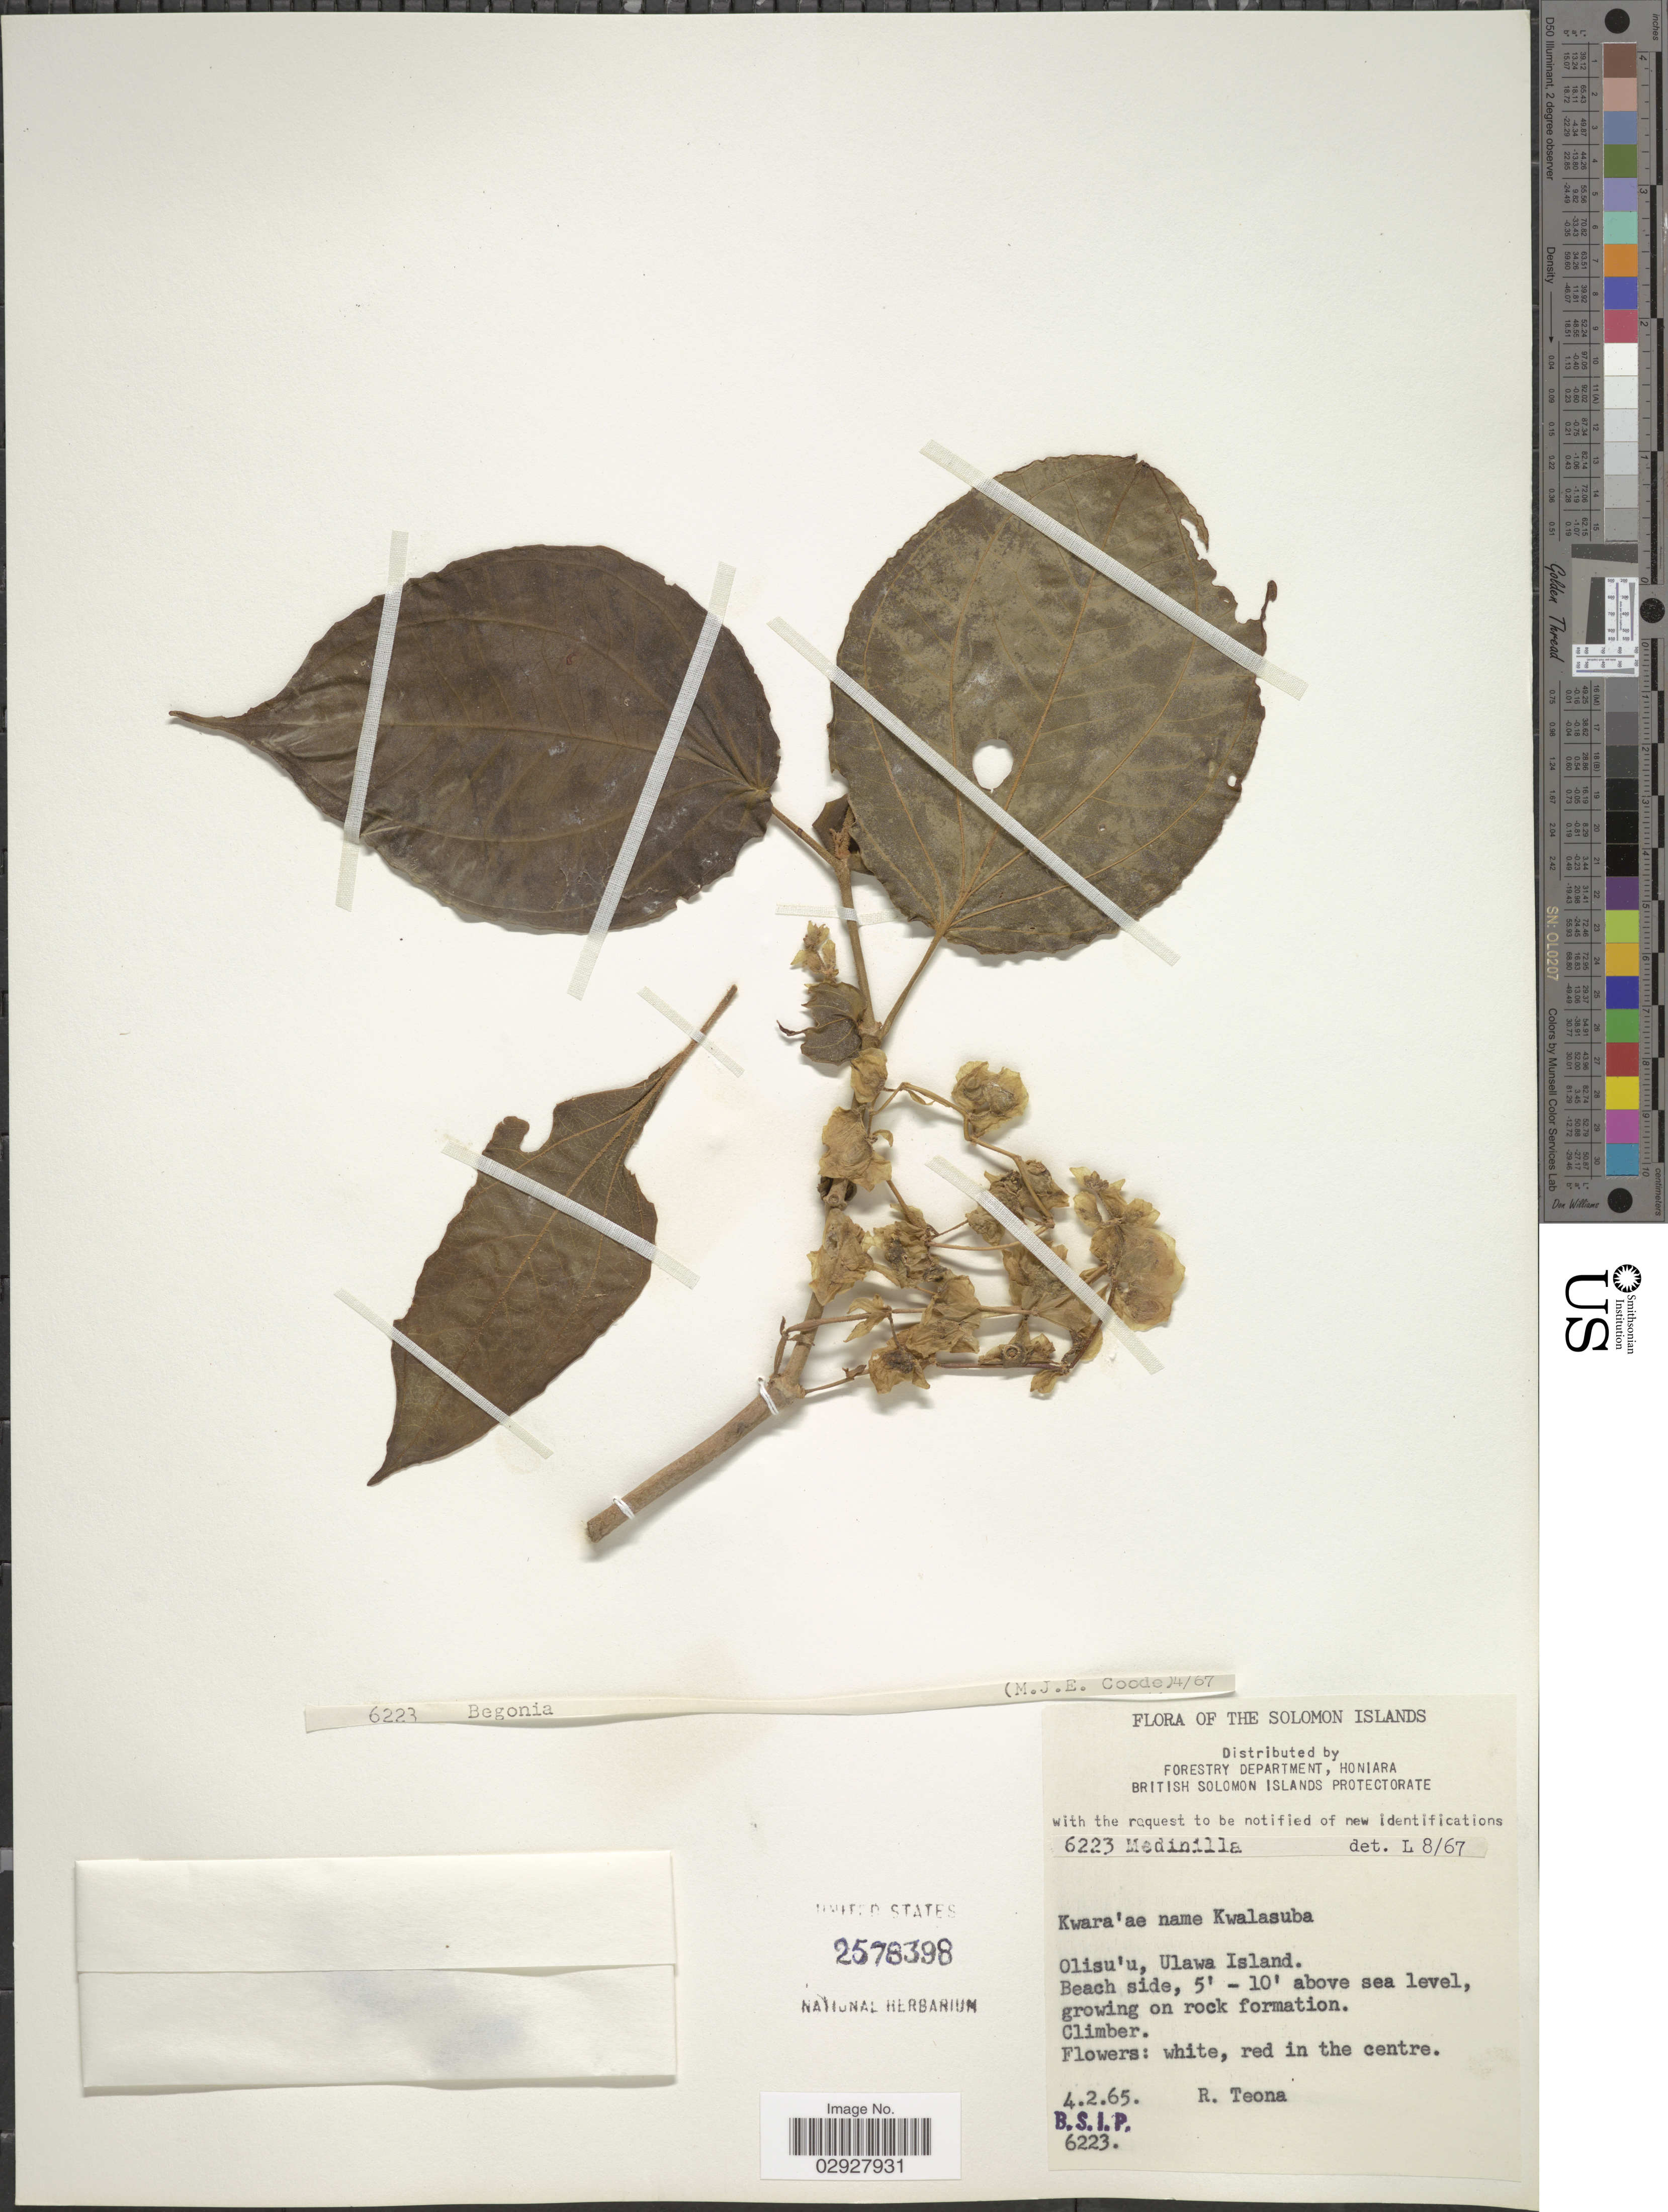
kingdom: Plantae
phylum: Tracheophyta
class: Magnoliopsida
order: Myrtales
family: Melastomataceae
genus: Medinilla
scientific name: Medinilla sp.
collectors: R. Teona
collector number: B.S.I.P. 6223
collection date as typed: Transcribed d/m/y: 4/2/65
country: Solomon Islands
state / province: Solomon Islands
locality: The Solomon Islands, Olisu'u, Ulawa Island, Beach side.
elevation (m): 2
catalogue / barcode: US 2578398